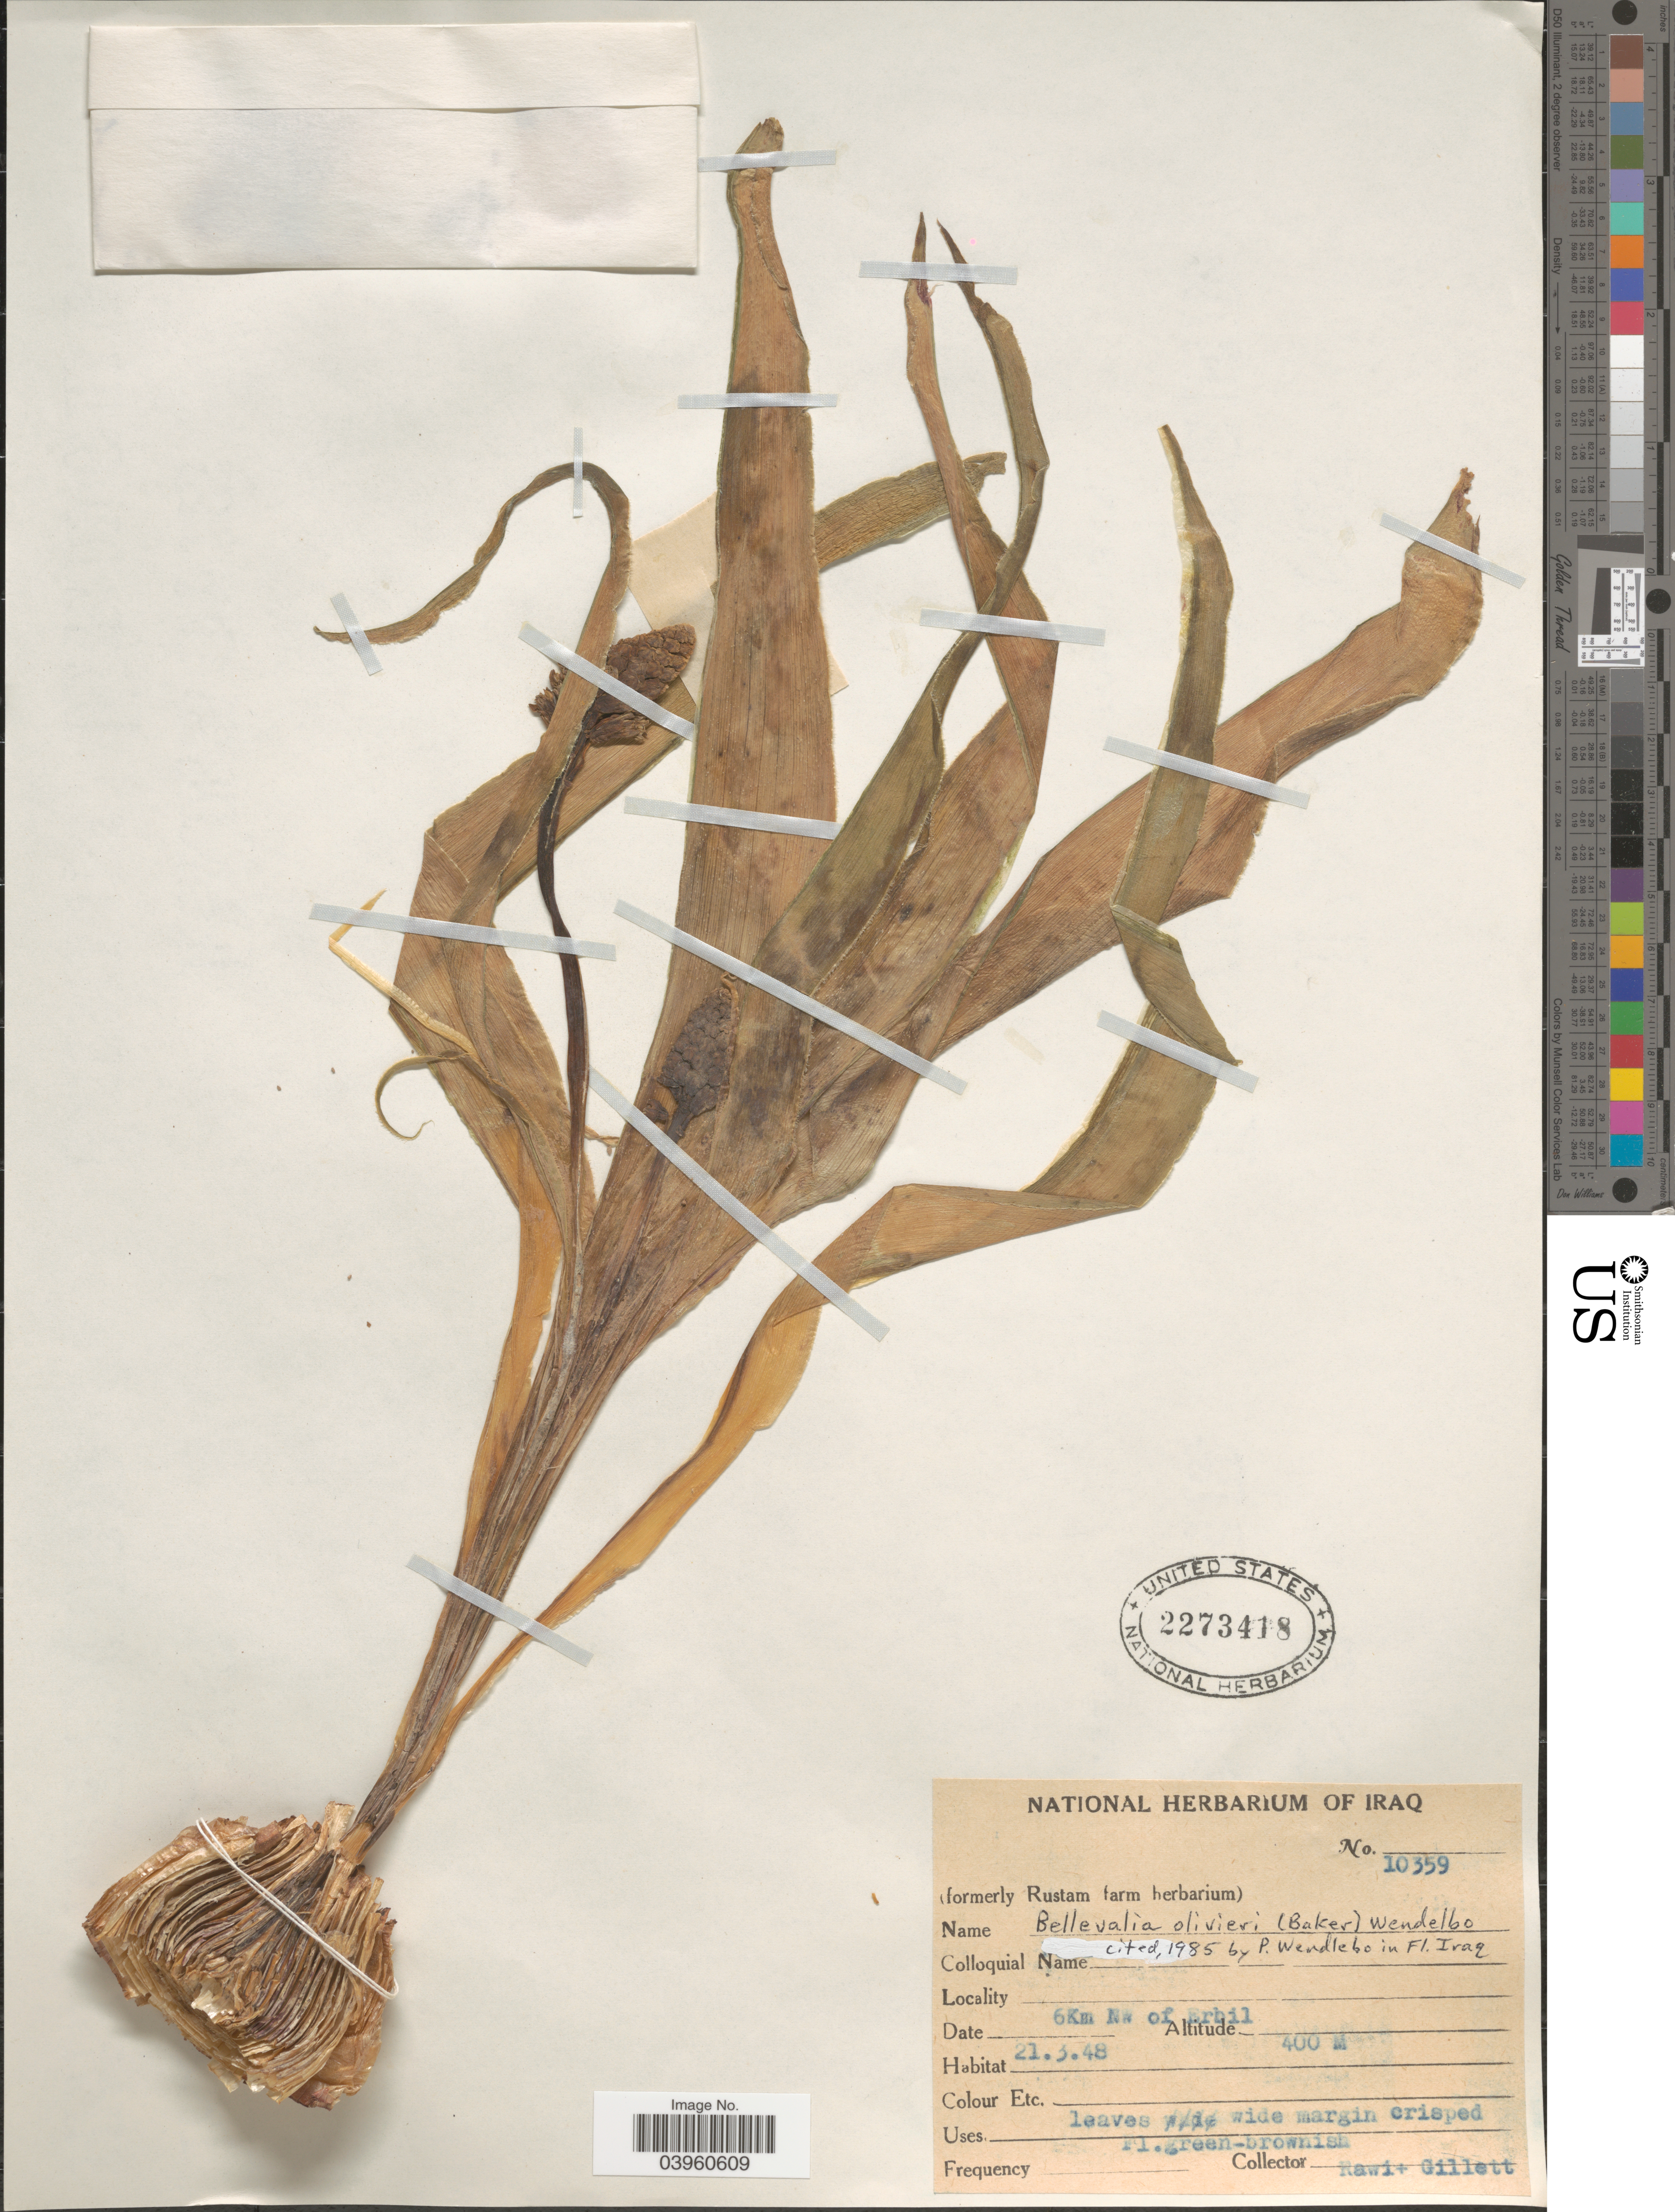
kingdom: Plantae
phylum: Tracheophyta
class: Liliopsida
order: Asparagales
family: Asparagaceae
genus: Bellevalia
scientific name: Bellevalia olivieri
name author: (Baker) Wendelbo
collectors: -. Rawi & Gillett, --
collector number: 10359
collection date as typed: Transcribed d/m/y: 21/3/48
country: Iraq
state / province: Arbīl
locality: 6Km NW of Erbil.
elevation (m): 400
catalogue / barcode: US 2273418